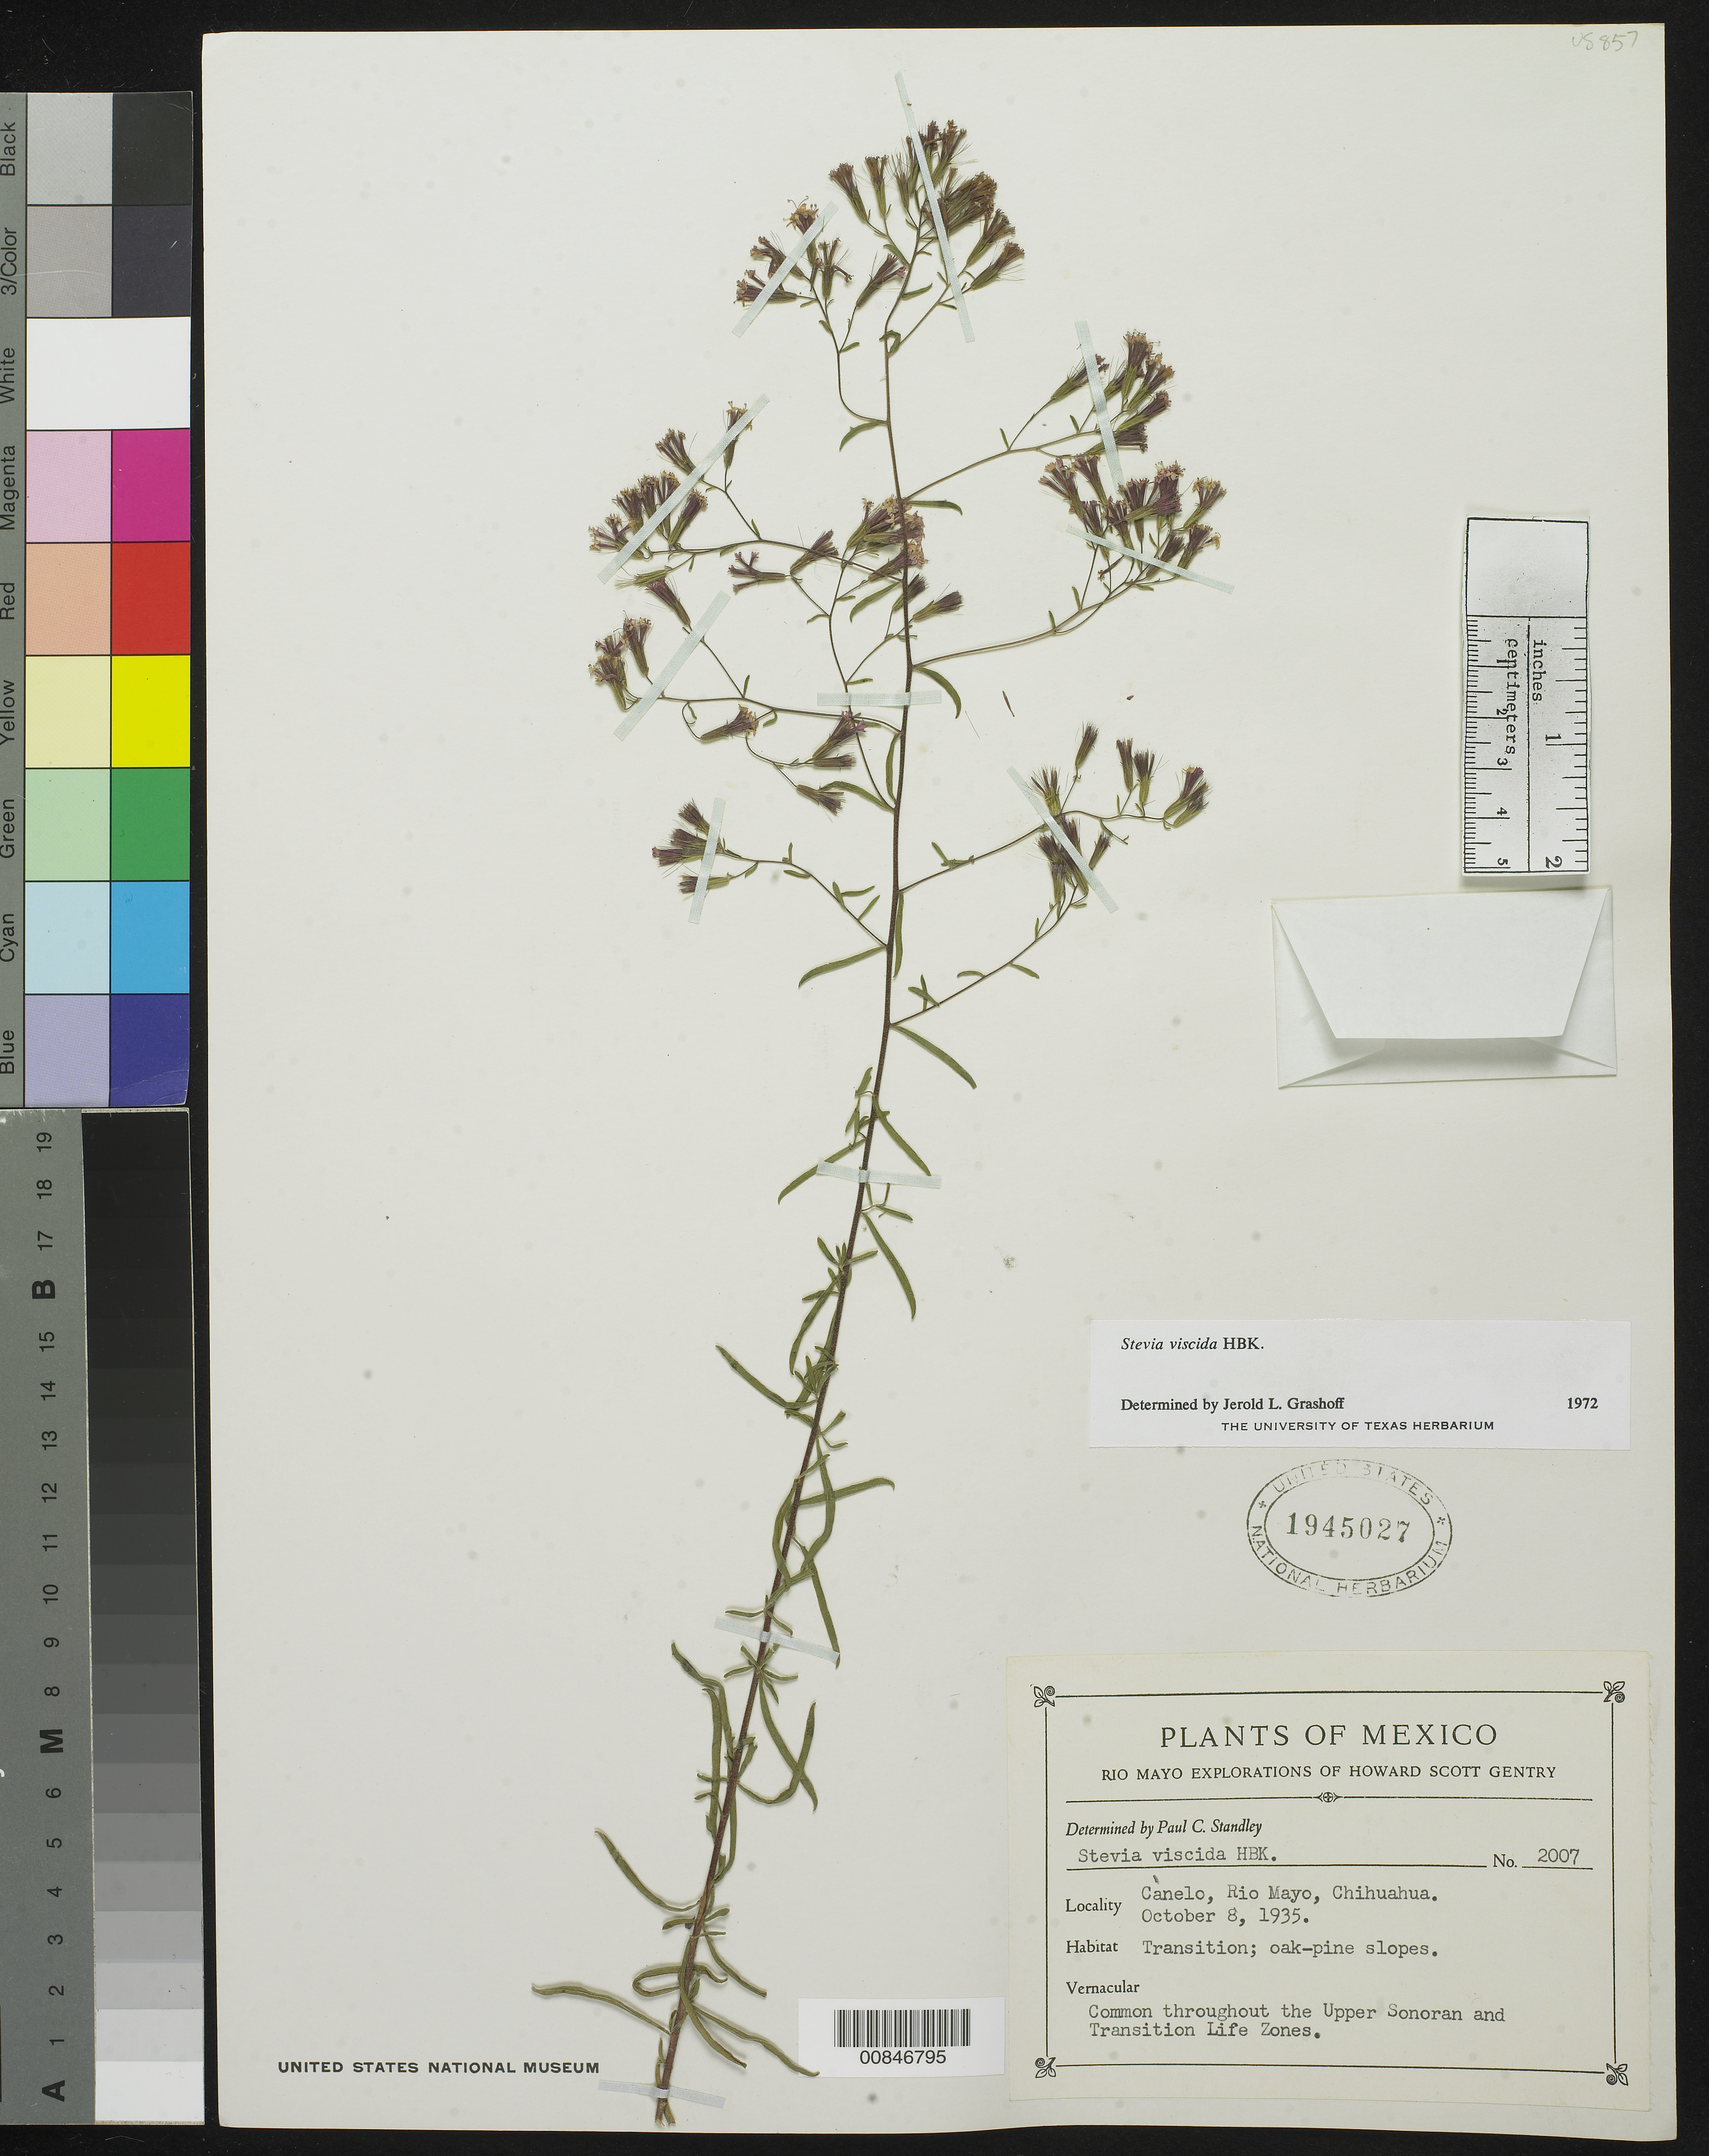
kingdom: Plantae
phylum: Tracheophyta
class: Magnoliopsida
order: Asterales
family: Asteraceae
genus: Stevia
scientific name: Stevia viscida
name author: Kunth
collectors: H. S. Gentry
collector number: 2007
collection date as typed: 08 Oct 1935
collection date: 1935-10-08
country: Mexico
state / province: Chihuahua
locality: Canelo, Río Mayo, Chihuahua.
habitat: Transition; oak-pine slopes.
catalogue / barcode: US 1945027